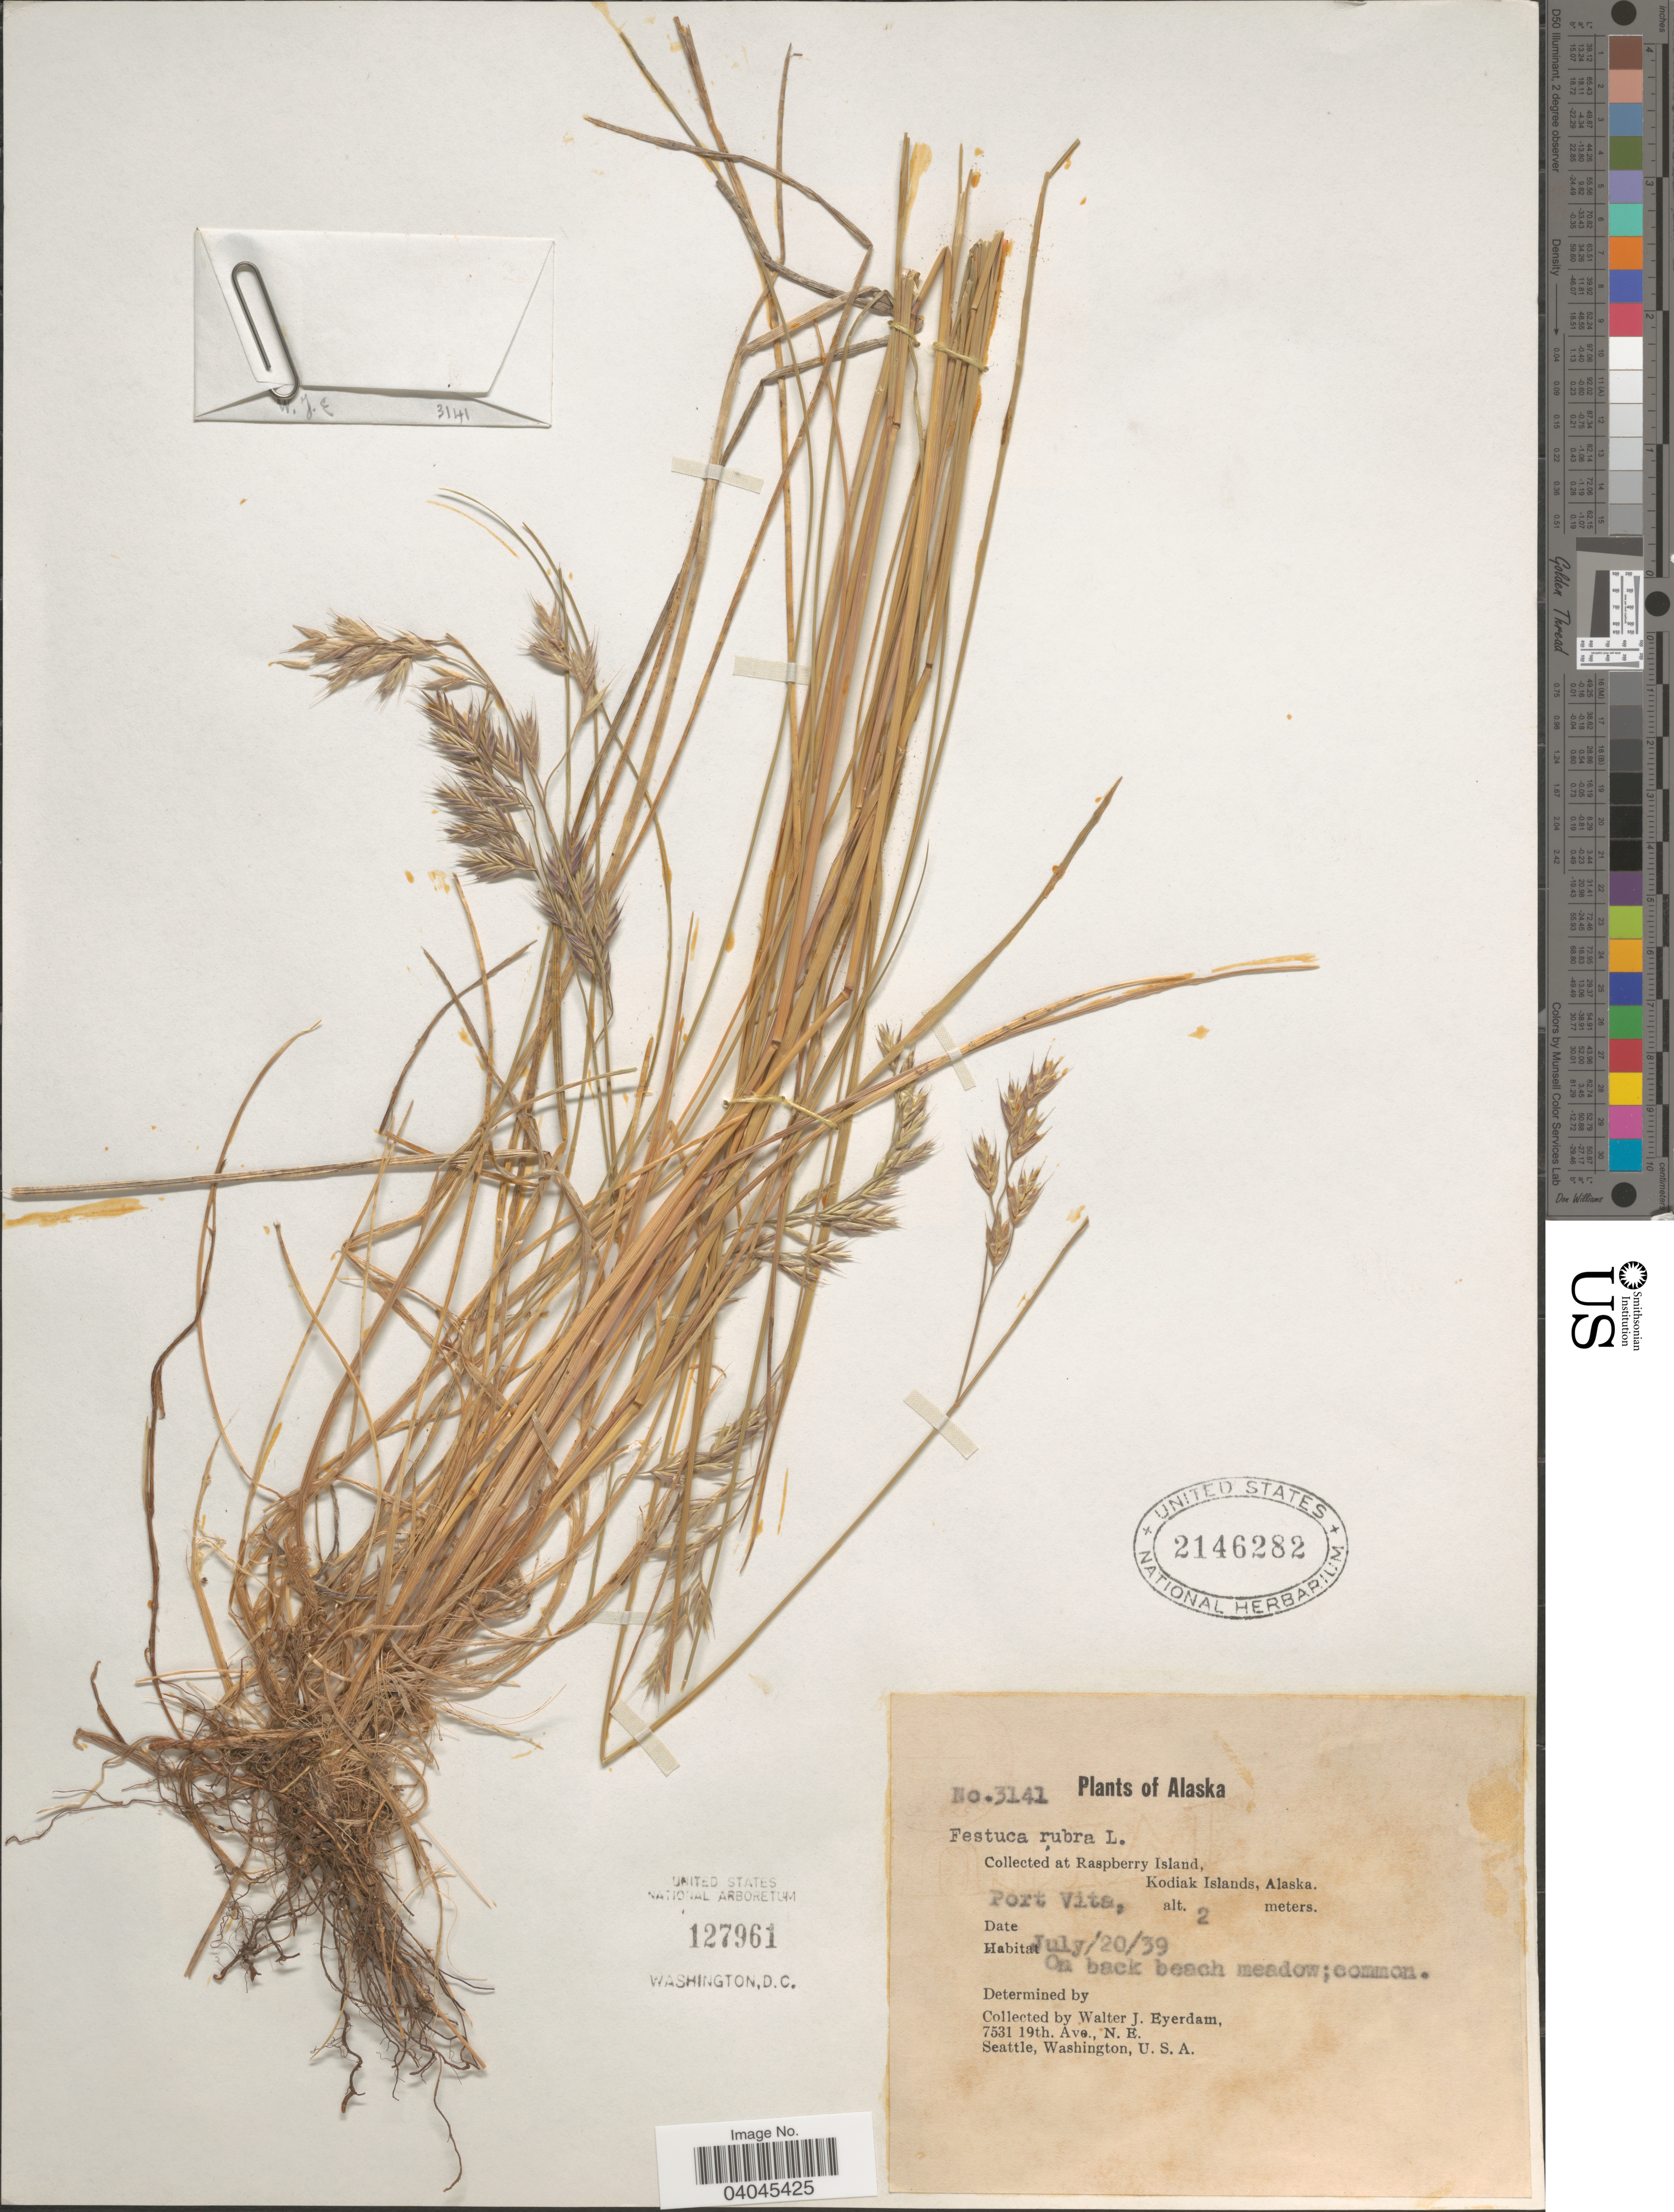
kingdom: Plantae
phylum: Tracheophyta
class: Liliopsida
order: Poales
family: Poaceae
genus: Festuca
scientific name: Festuca rubra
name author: L.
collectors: W. J. Eyerdam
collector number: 3141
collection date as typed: Transcribed d/m/y: 20/7/39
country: United States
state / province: Alaska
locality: At Raspberry Island, Port Vita, Kodiak Islands.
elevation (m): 2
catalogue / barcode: US 2146282